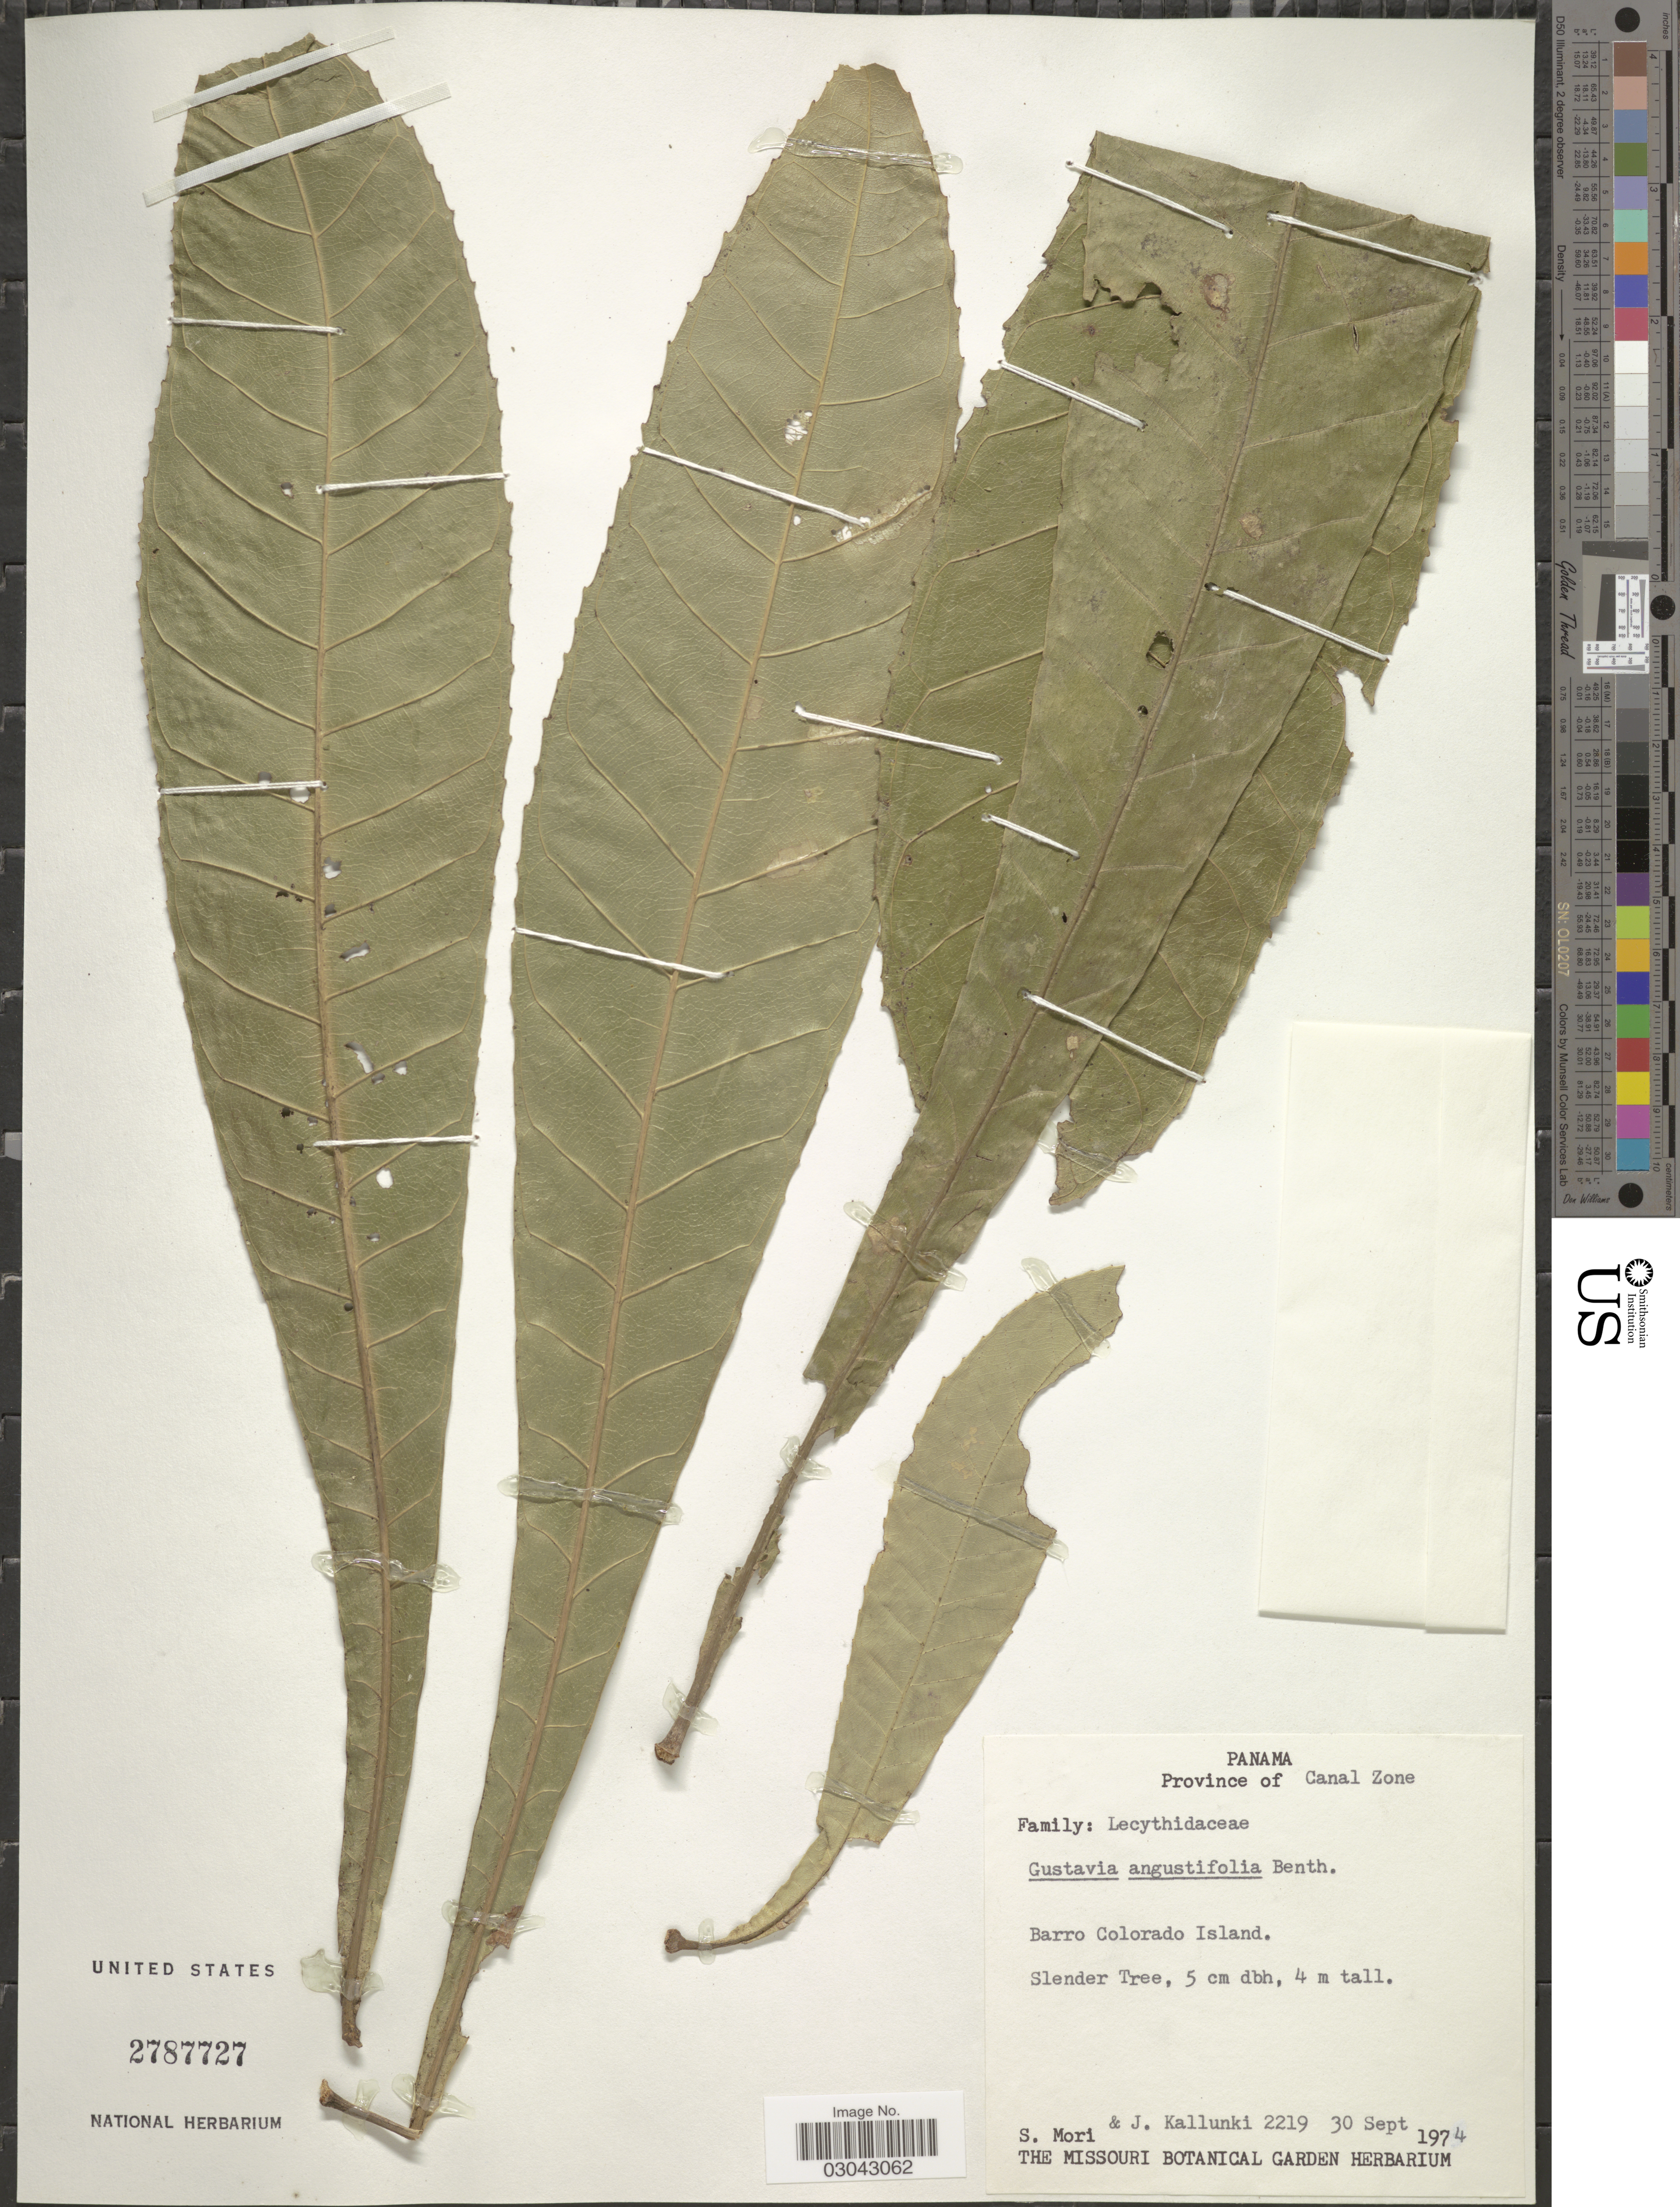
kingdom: Plantae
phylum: Tracheophyta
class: Magnoliopsida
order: Ericales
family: Lecythidaceae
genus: Gustavia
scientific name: Gustavia angustifolia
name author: Benth.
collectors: S. Mori & J. Kallunki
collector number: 2219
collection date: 1974-09-30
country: Panama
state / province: Panamá Oeste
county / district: Canal Zone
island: Barro Colorado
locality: Province of Canal Zone, Barro Colorado Island.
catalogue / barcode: US 2787727